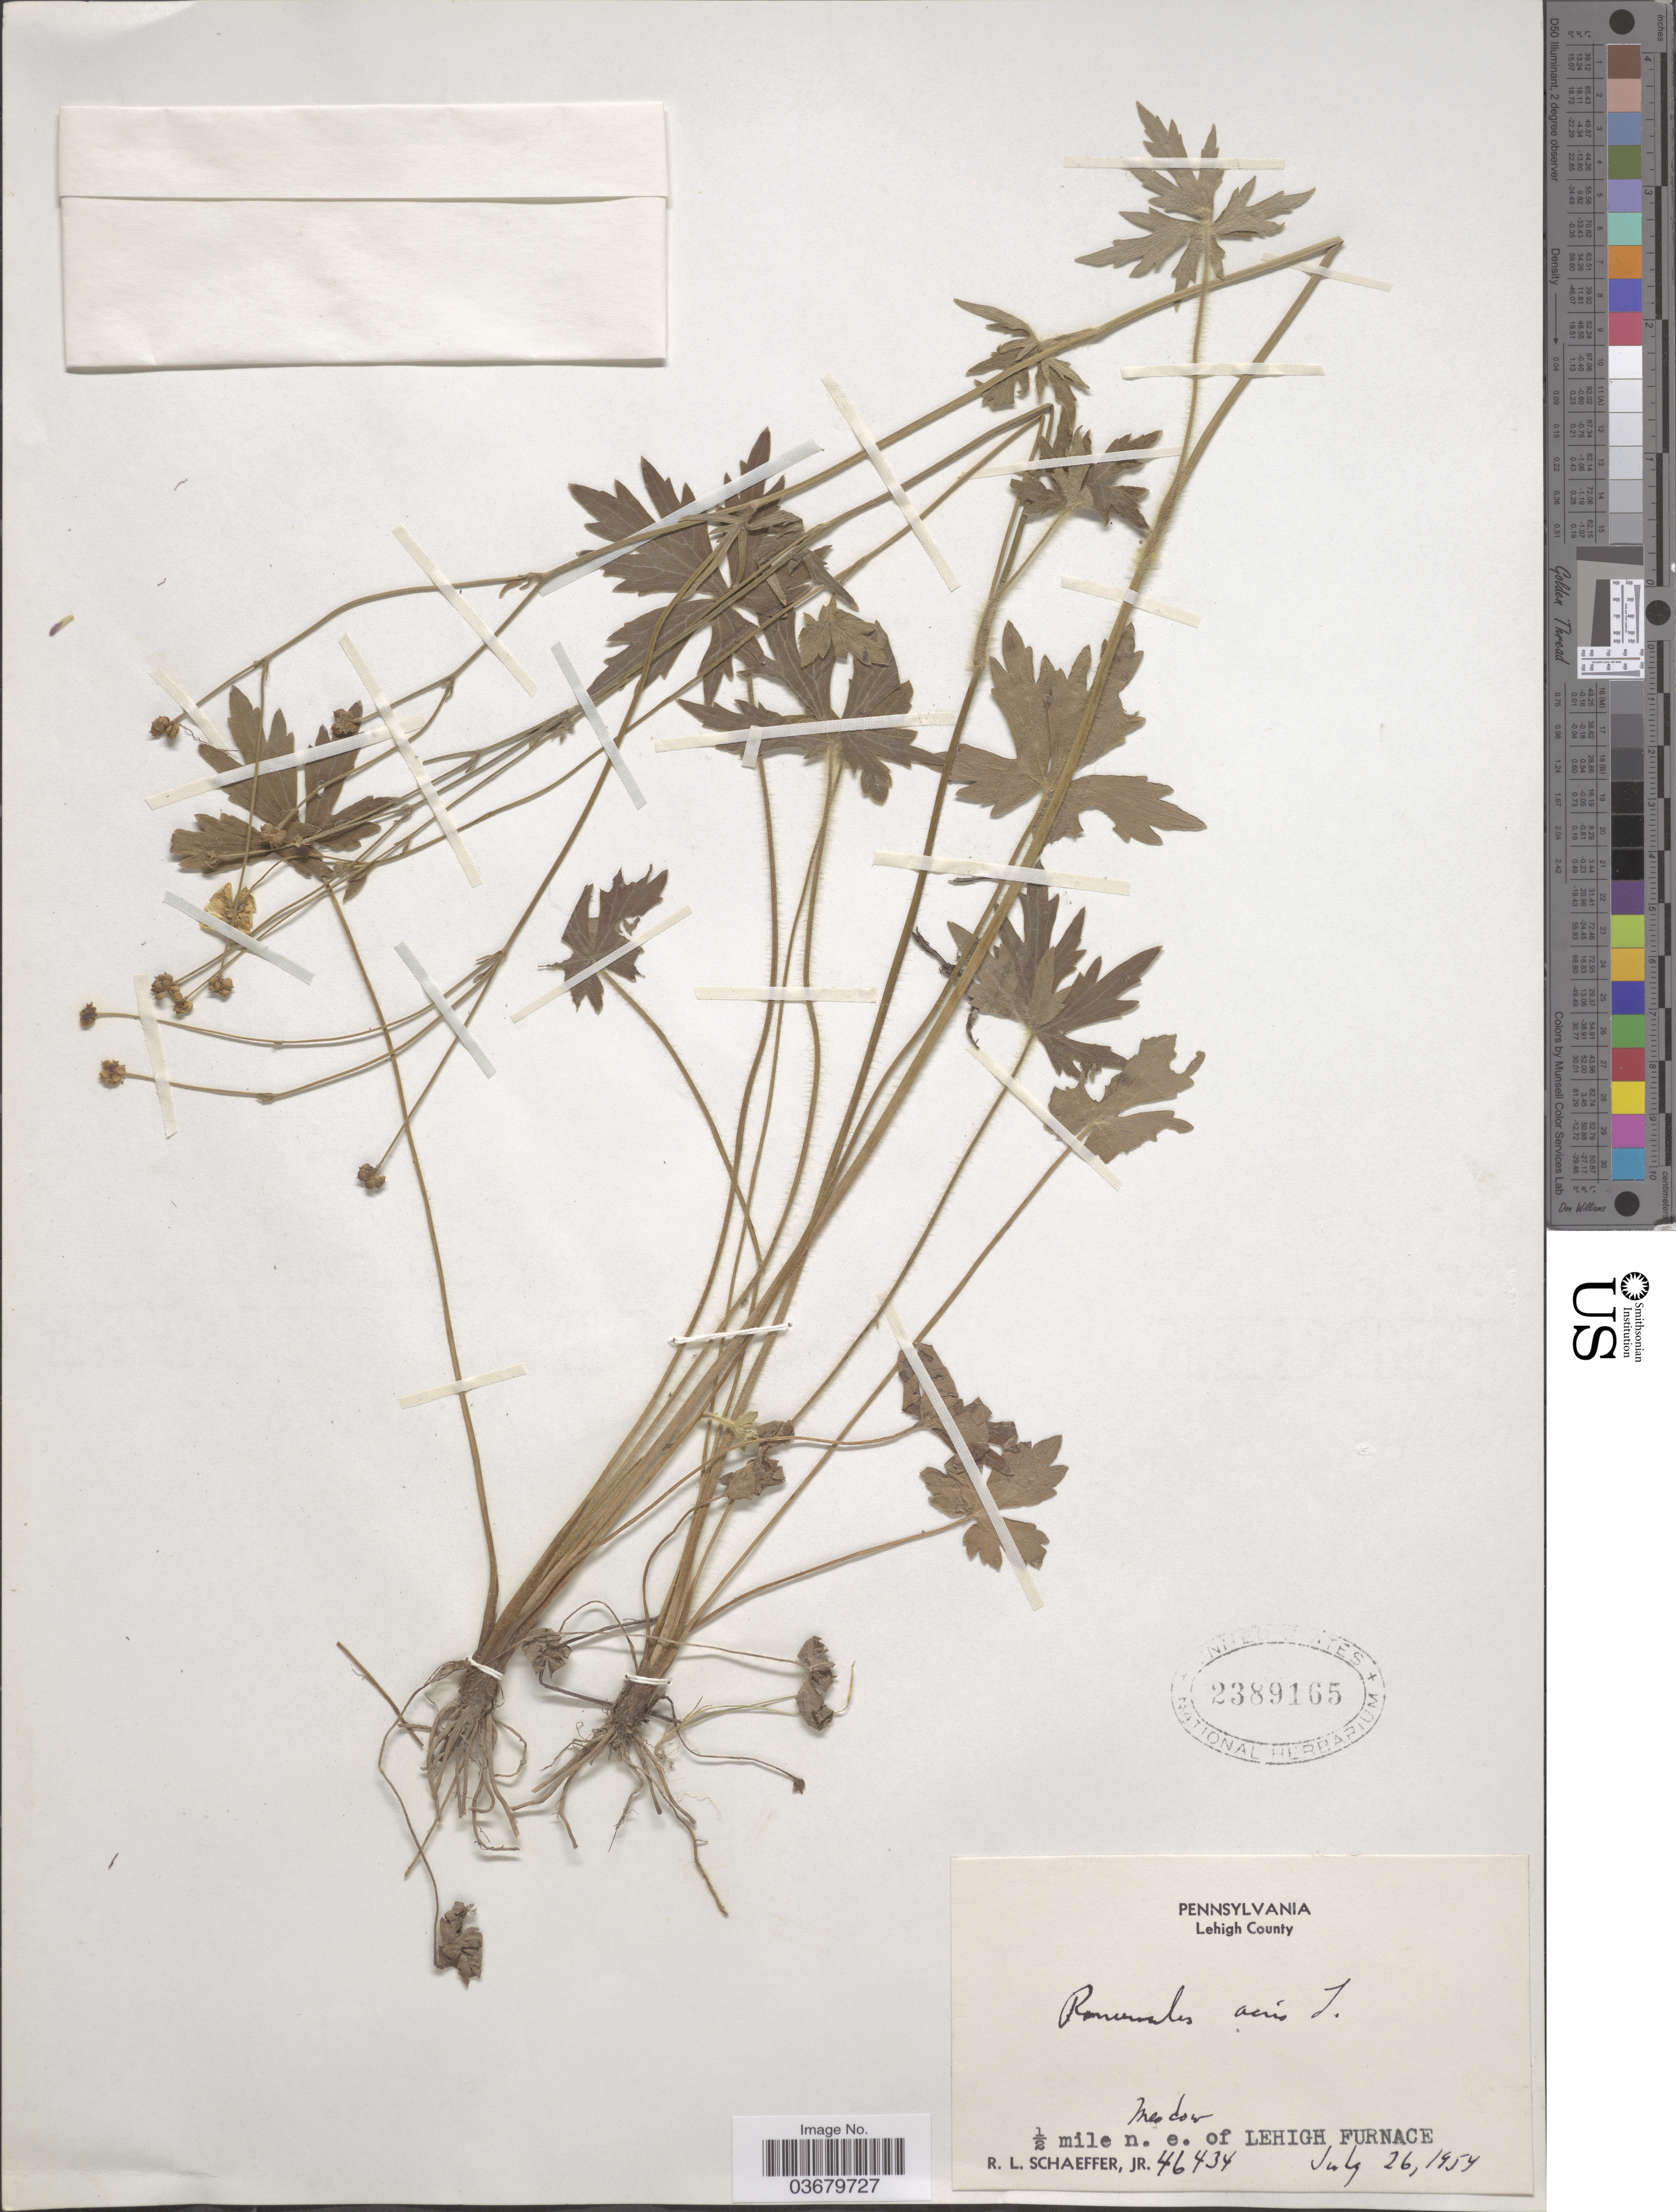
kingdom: Plantae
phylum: Tracheophyta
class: Magnoliopsida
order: Ranunculales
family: Ranunculaceae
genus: Ranunculus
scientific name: Ranunculus acris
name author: L.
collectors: R. L. Schaeffer Jr.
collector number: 46434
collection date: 1954-07-26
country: United States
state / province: Pennsylvania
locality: Lehigh County. ½ mile n. e. of Lehigh Furnace.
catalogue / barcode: US 2389165